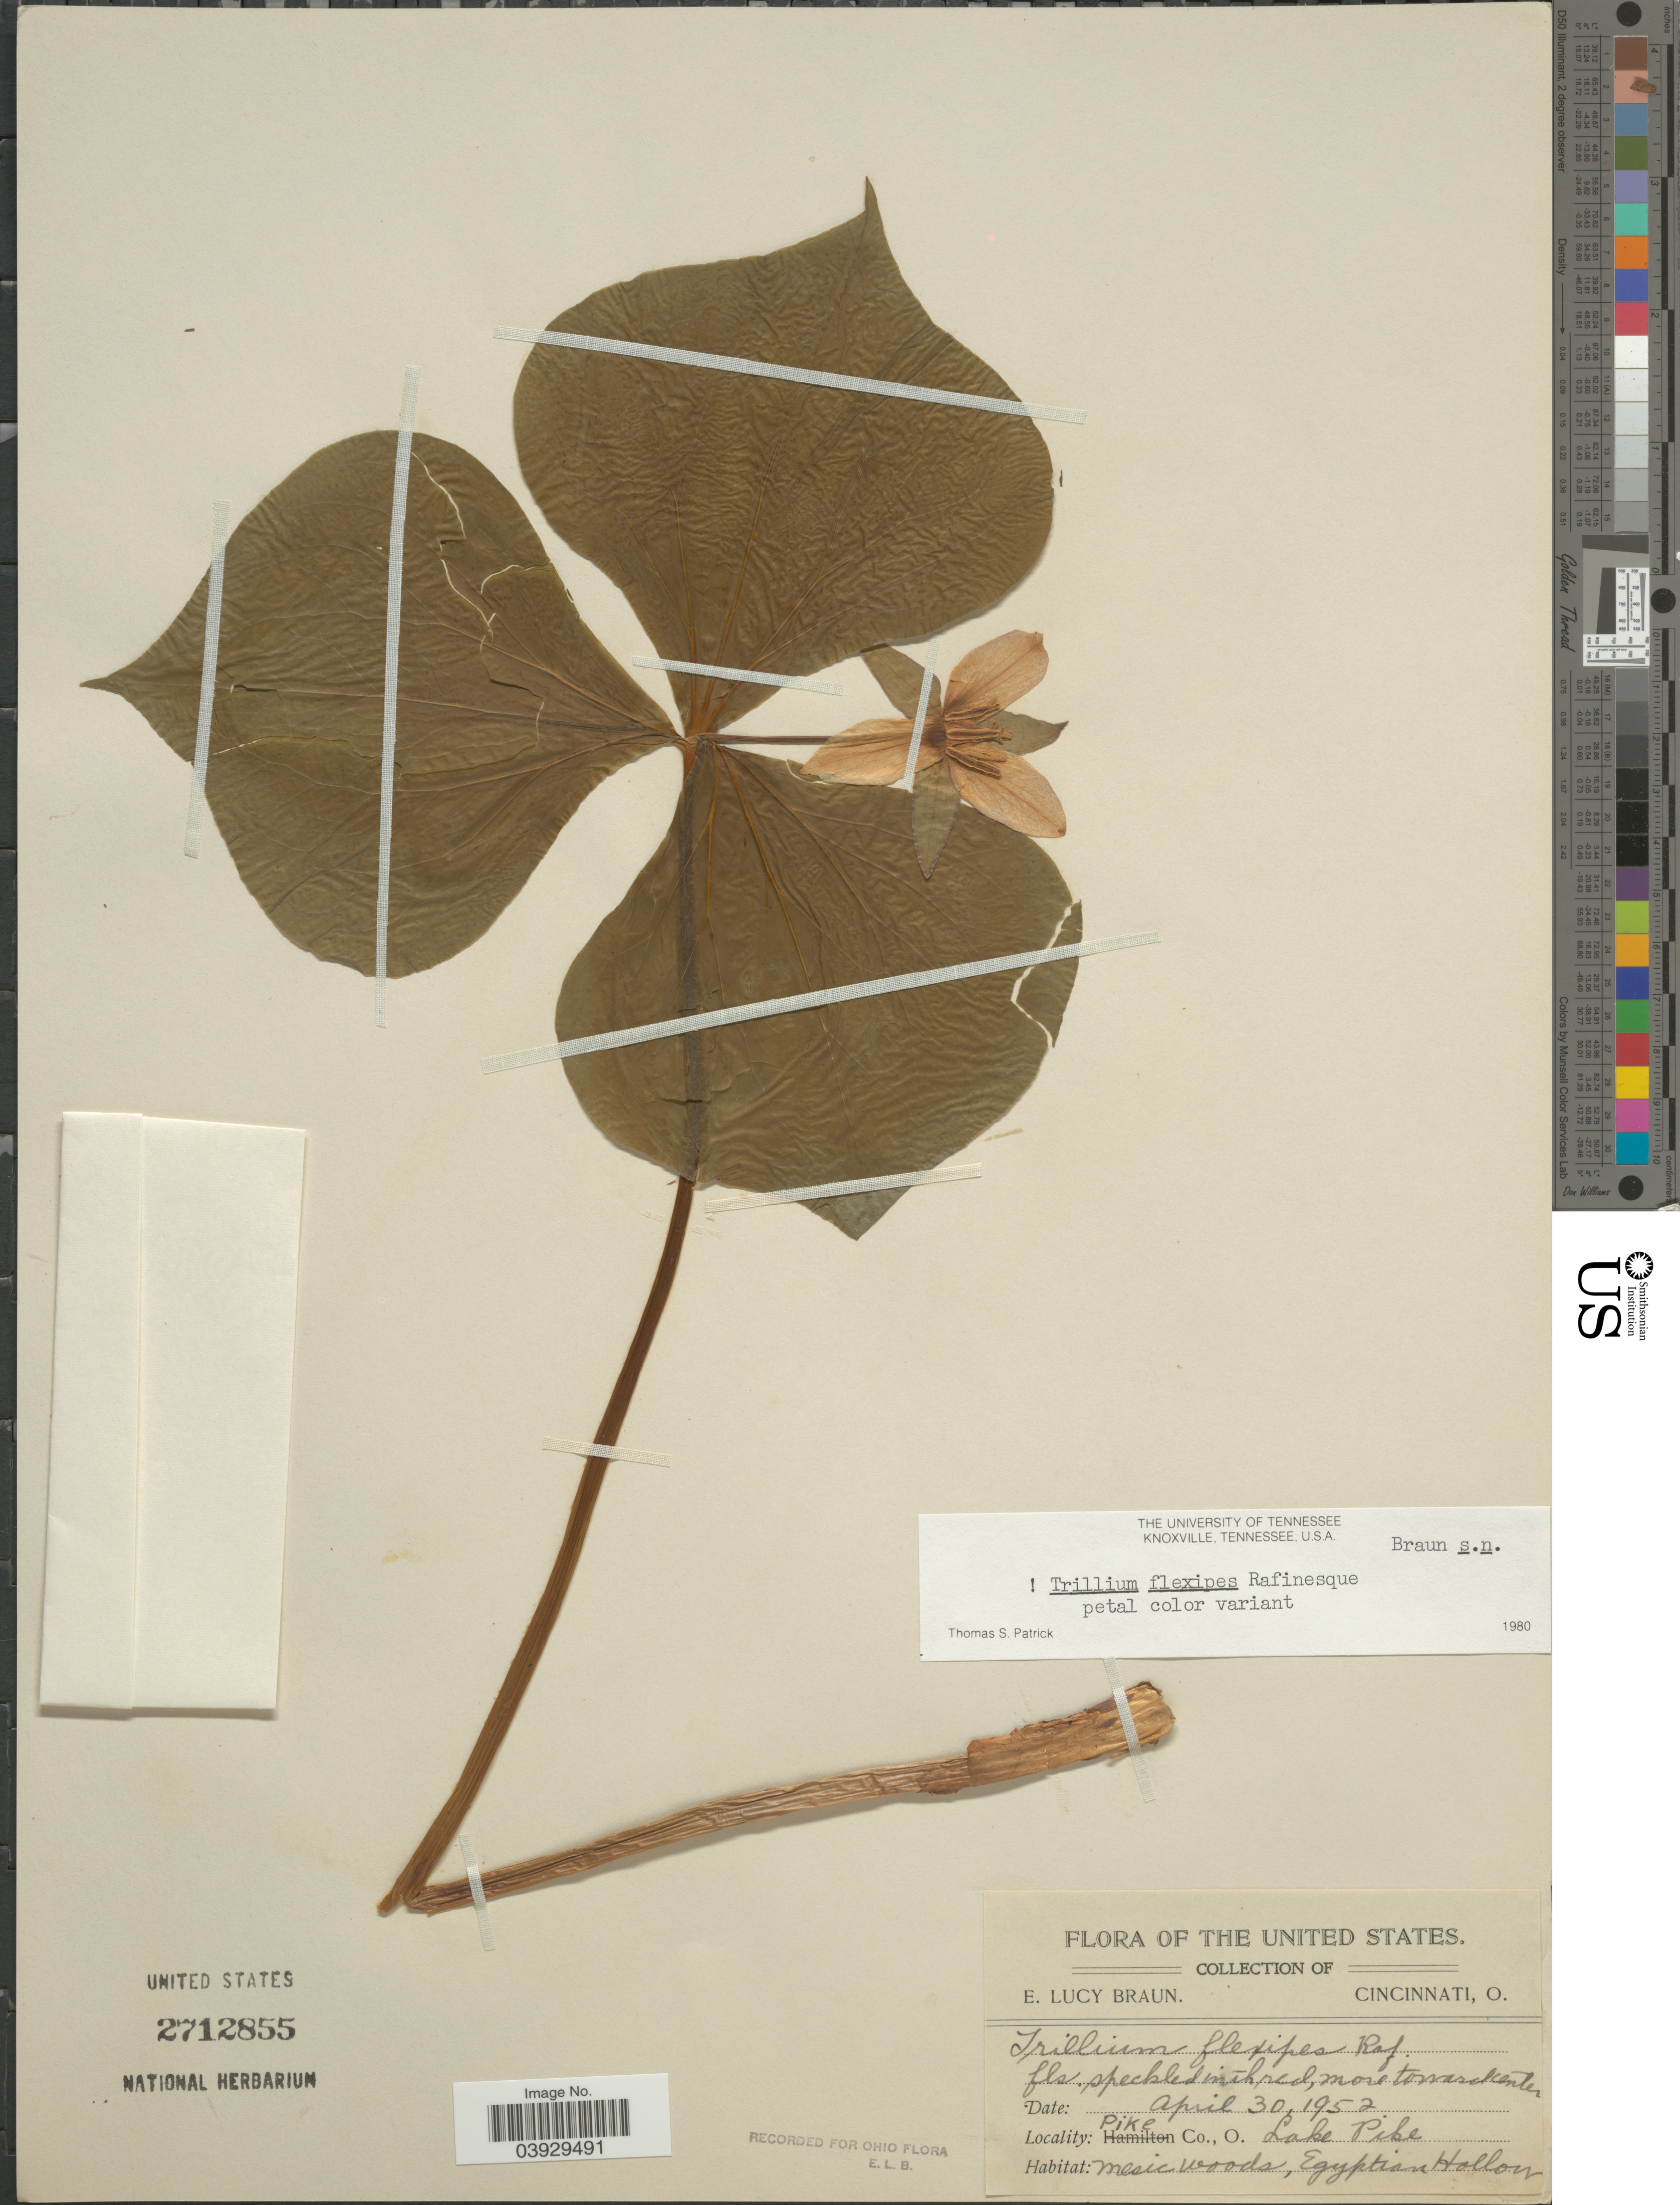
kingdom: Plantae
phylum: Tracheophyta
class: Liliopsida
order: Liliales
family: Melanthiaceae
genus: Trillium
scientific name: Trillium flexipes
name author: Raf.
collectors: E. L. Braun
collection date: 1952-04-30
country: United States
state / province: Ohio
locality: Pike Co., Lake Pike. Egyptian Hollow.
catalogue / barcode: US 2712855